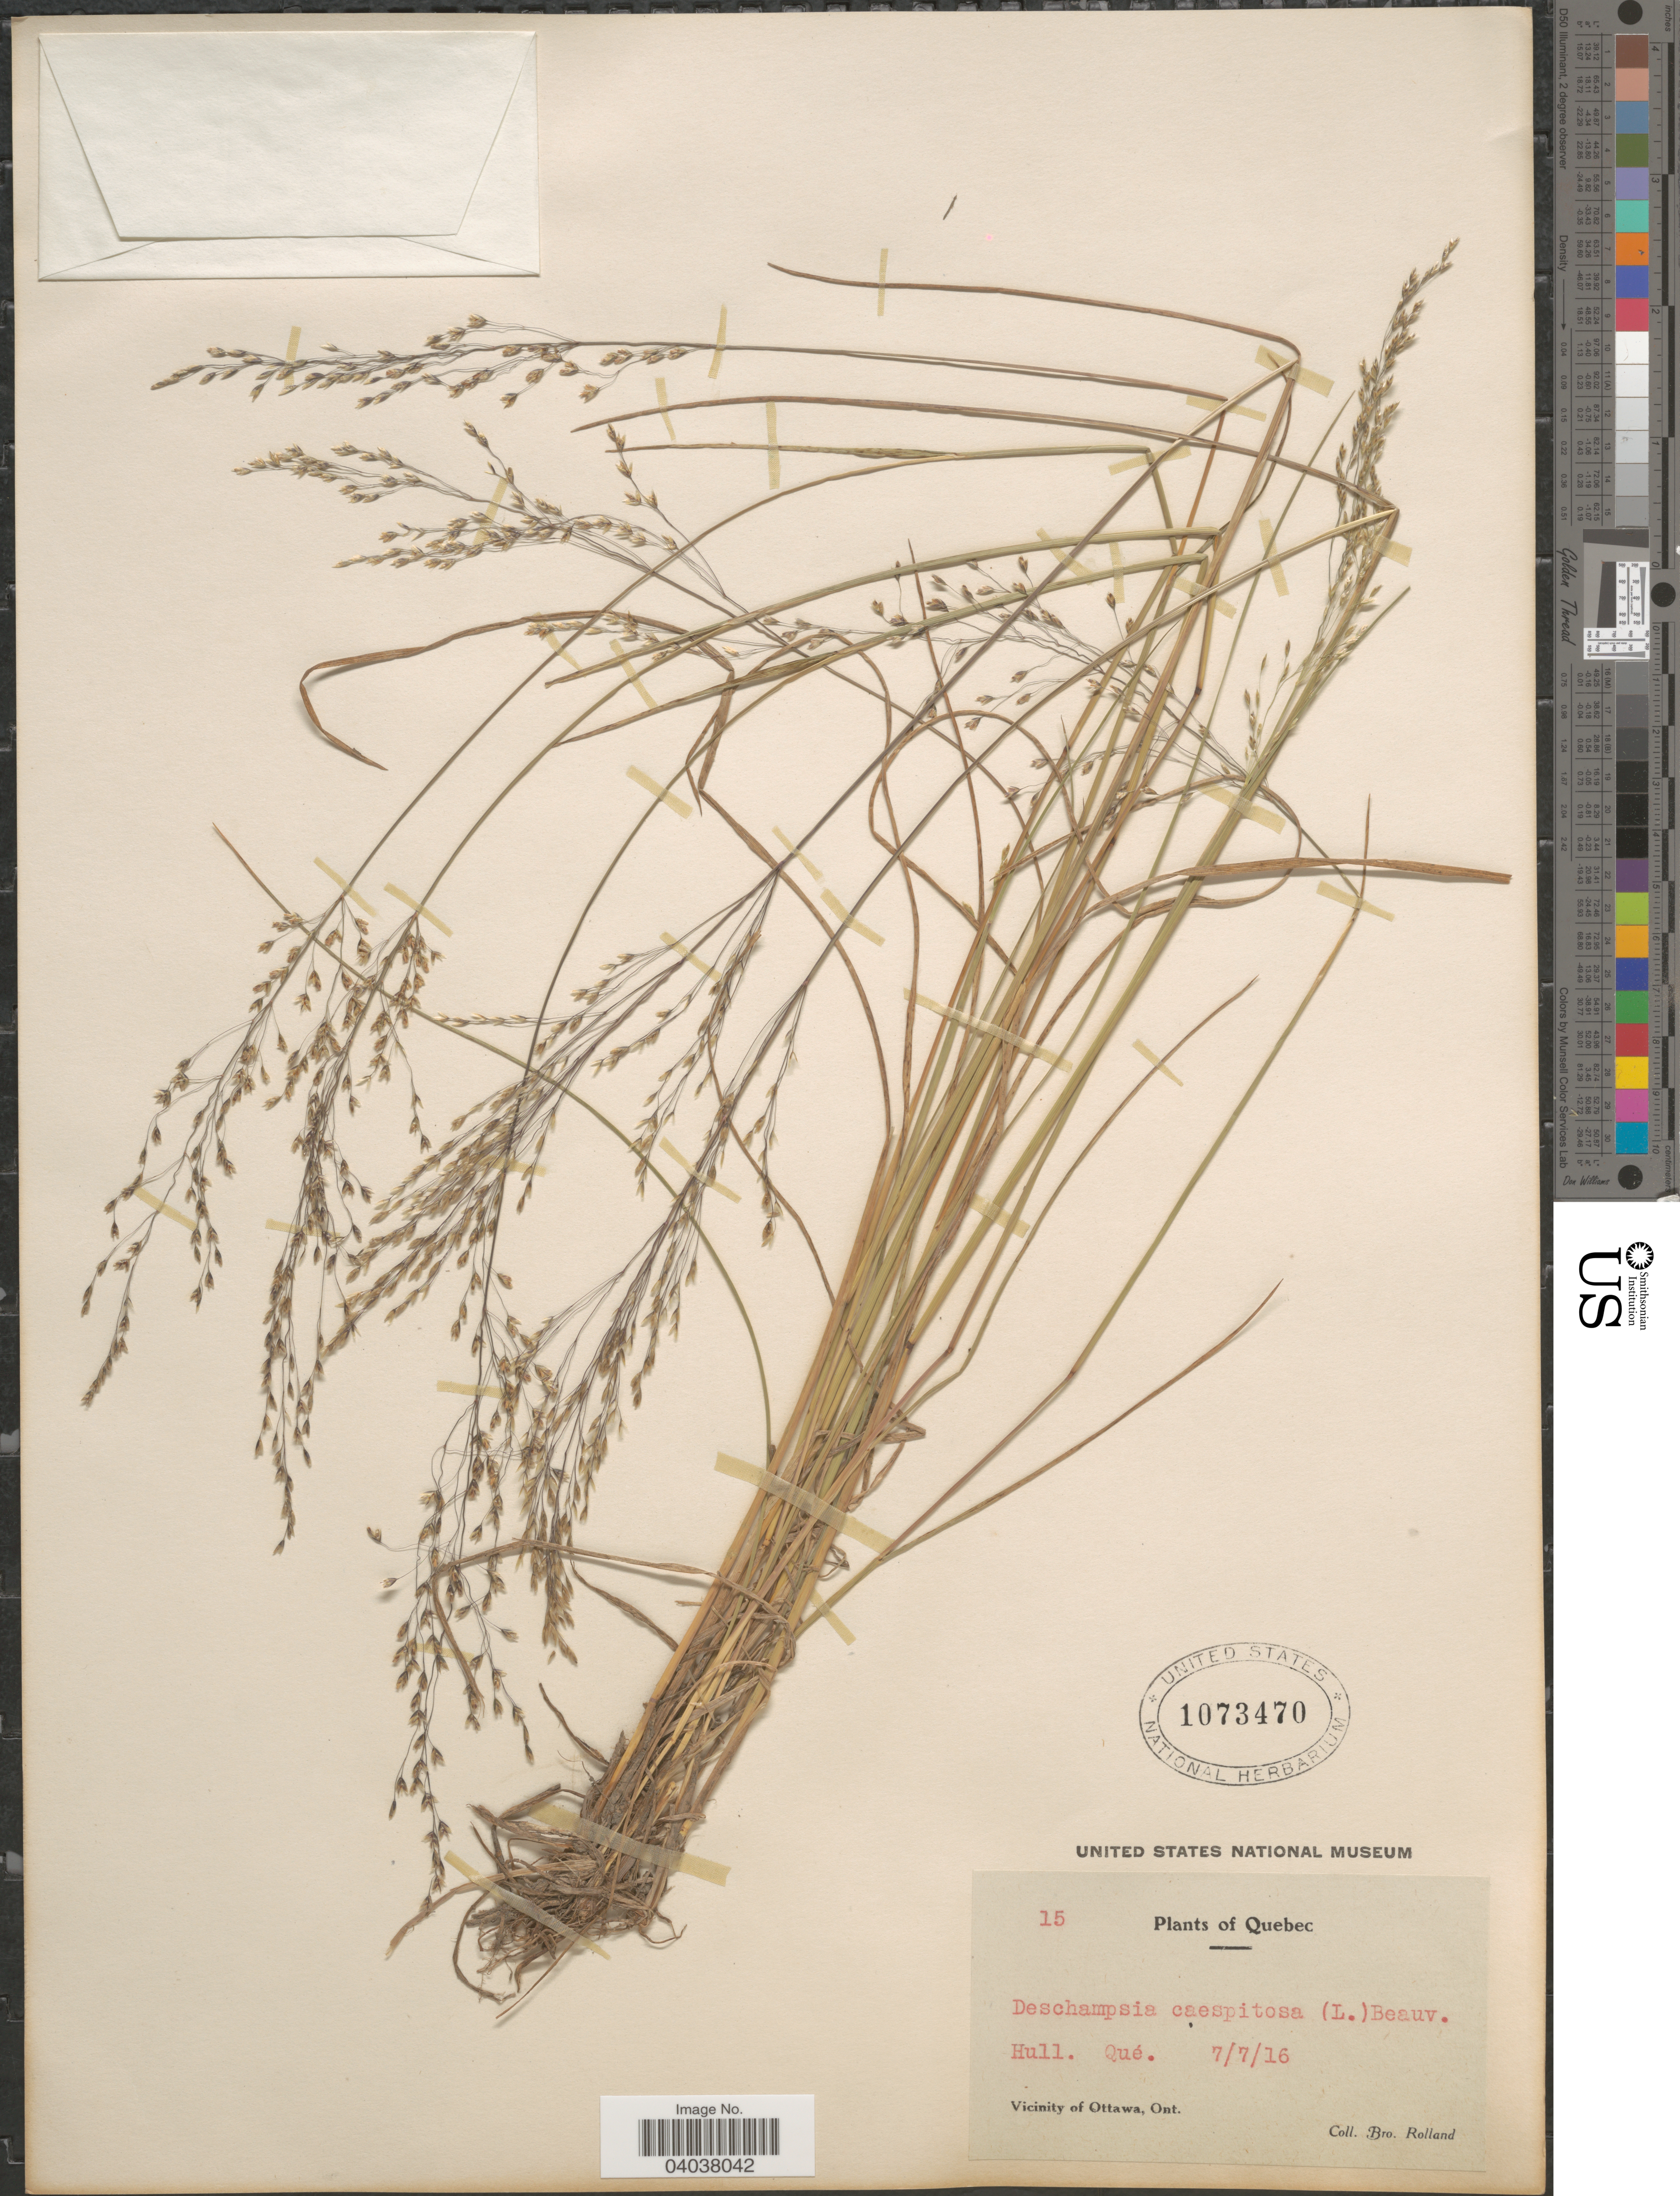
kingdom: Plantae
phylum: Tracheophyta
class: Liliopsida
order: Poales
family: Poaceae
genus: Deschampsia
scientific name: Deschampsia cespitosa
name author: (L.) P. Beauv.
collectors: B. Rolland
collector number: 15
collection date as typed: Transcribed d/m/y: 7/7/16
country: Canada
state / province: Quebec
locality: Hull.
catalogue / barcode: US 1073470